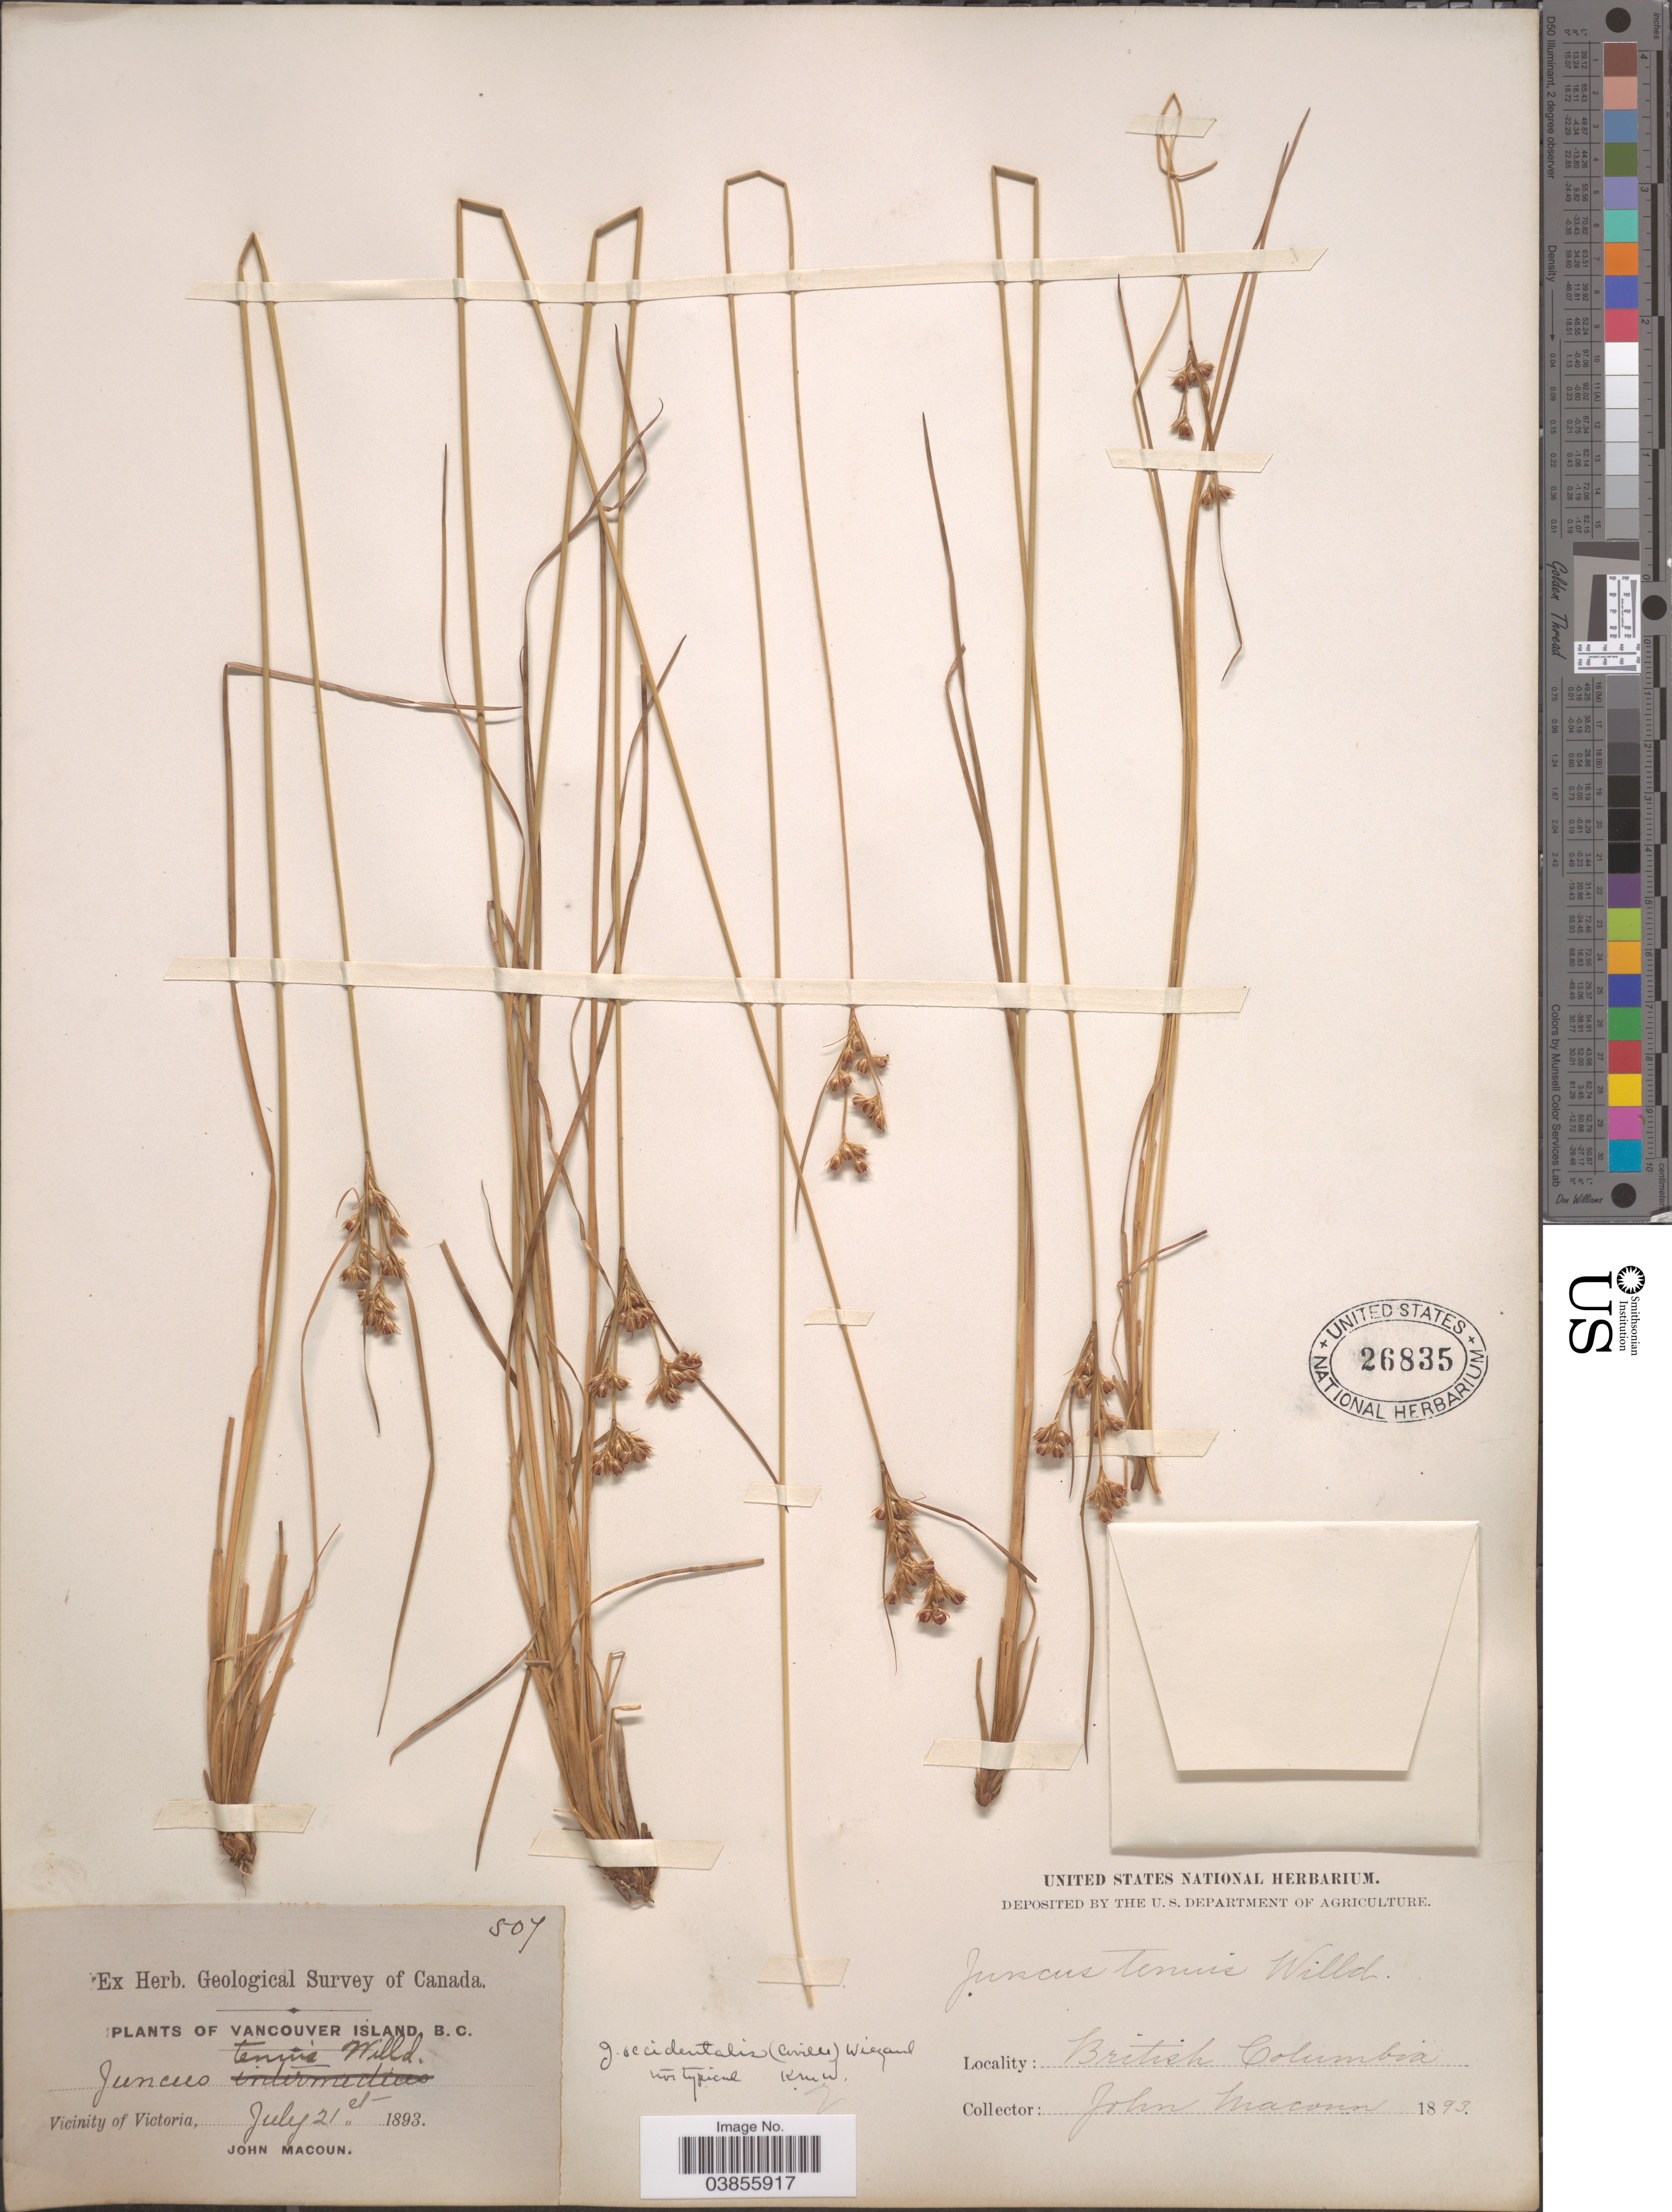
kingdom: Plantae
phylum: Tracheophyta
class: Liliopsida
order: Poales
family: Juncaceae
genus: Juncus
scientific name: Juncus occidentalis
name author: (Coville) Wiegand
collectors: J. Macoun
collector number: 507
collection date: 1893-07-21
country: Canada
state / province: British Columbia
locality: Vancouver Island. Vicinity of Victoria.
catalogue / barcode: US 26835